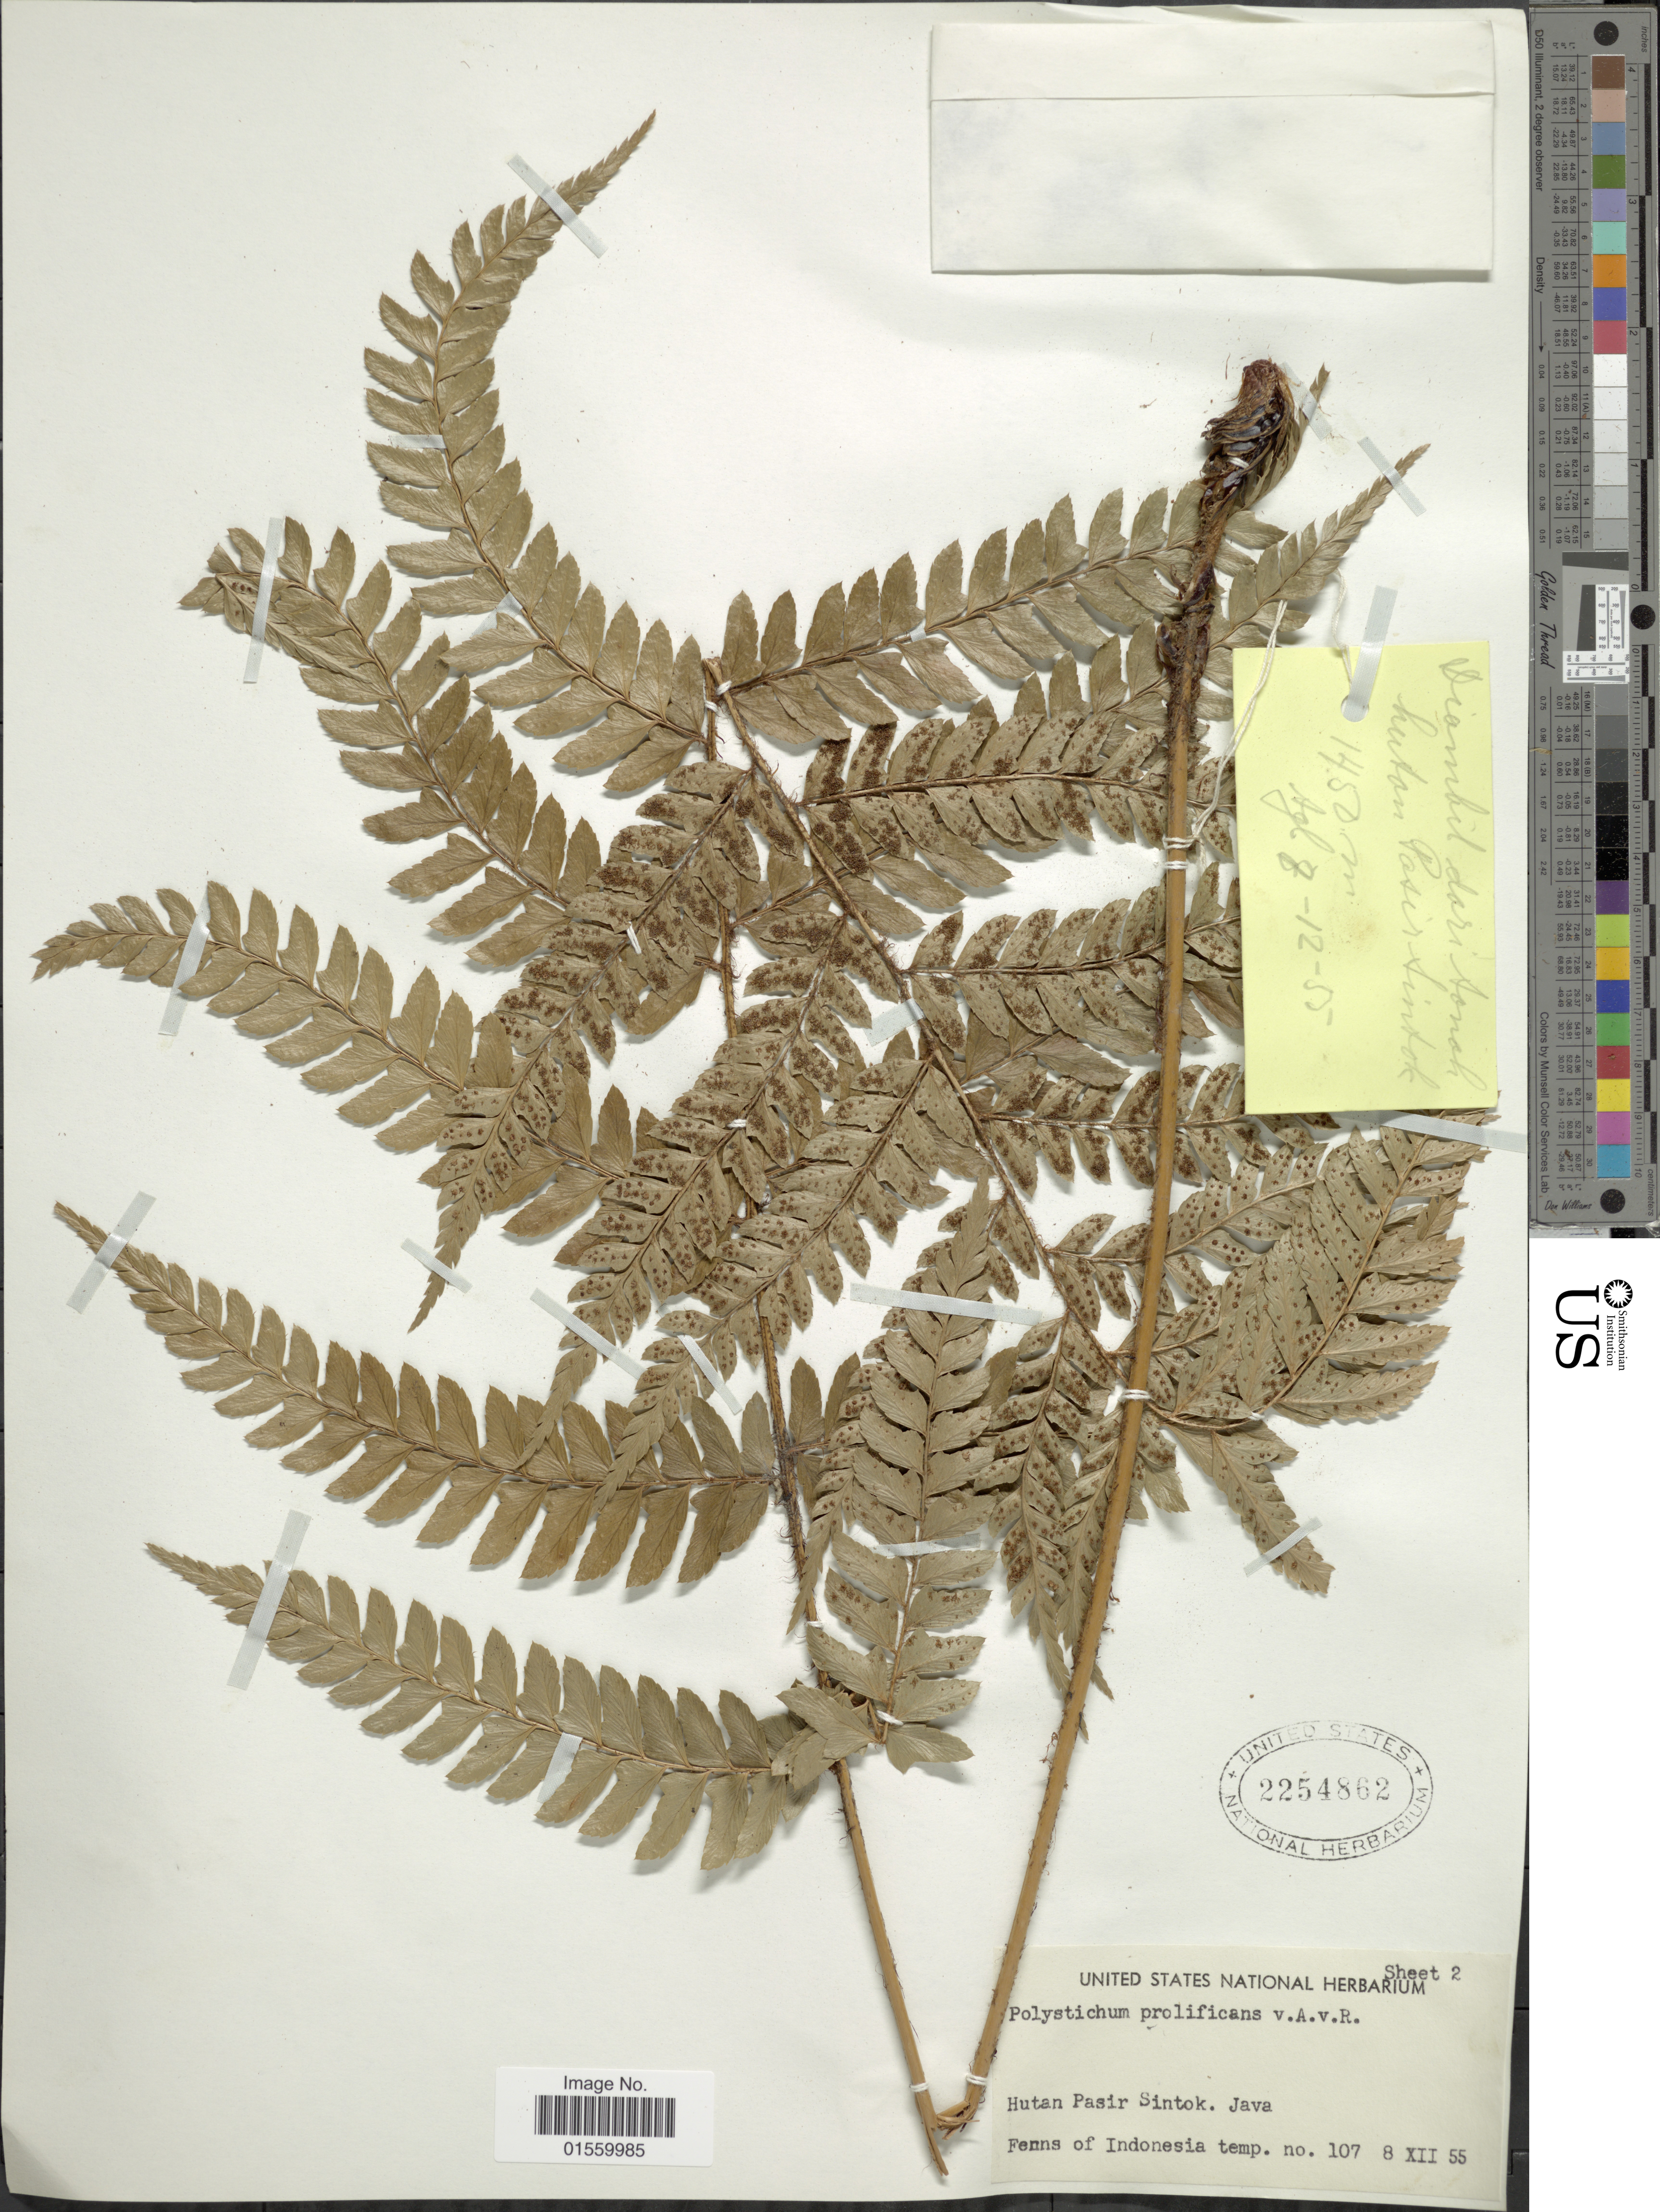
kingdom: Plantae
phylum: Tracheophyta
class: Polypodiopsida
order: Polypodiales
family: Dryopteridaceae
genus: Polystichum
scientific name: Polystichum scariosum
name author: (Roxb.) C.V. Morton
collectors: U.S. National Herbarium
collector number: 107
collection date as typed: Transcribed d/m/y: 8/12/55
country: Indonesia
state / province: Java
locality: Hutan Pasir Sintok, Java, Diambil dari Aonoh [interpreted]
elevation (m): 1450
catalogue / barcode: US 2254862